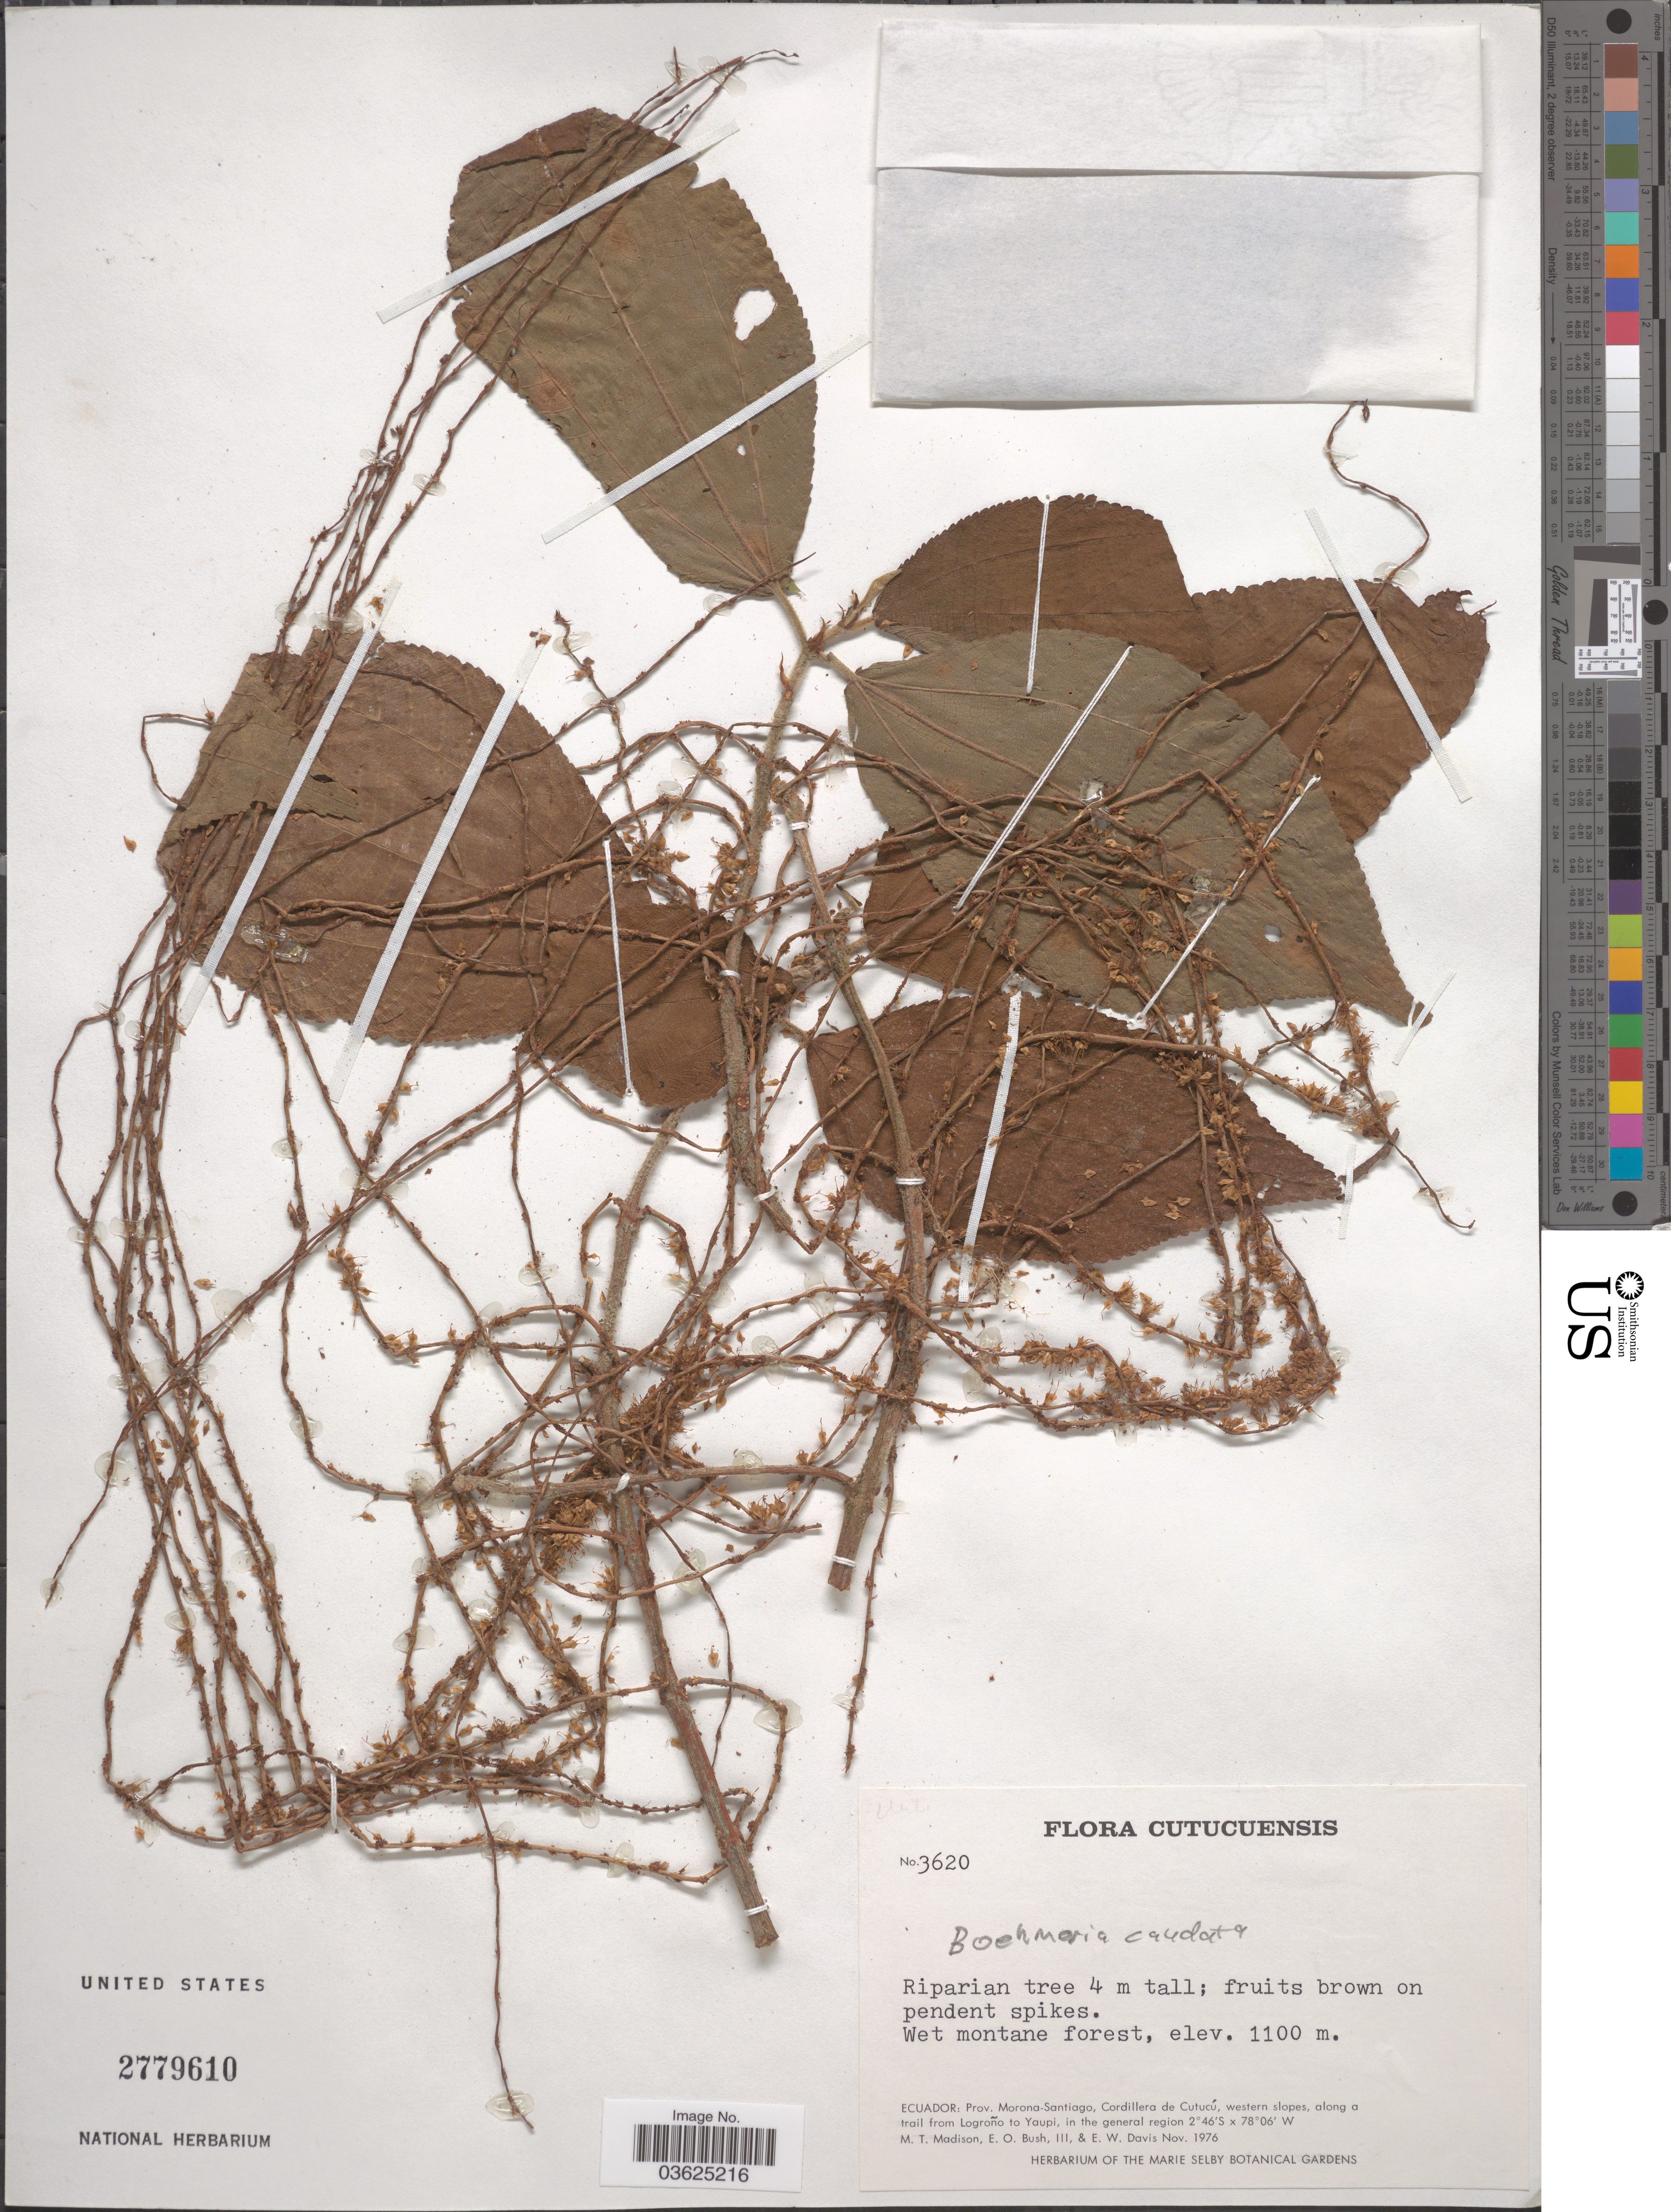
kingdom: Plantae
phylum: Tracheophyta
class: Magnoliopsida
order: Rosales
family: Urticaceae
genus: Boehmeria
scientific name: Boehmeria caudata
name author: Sw.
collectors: M. T. Madison, E. O. Bush & E. W. Davis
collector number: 3620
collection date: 1976-11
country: Ecuador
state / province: Morona-Santiago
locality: Cordillera de Cutucú, western slopes, along a trail from Lograño to Yaupi, in the general region.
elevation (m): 1100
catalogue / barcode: US 2779610